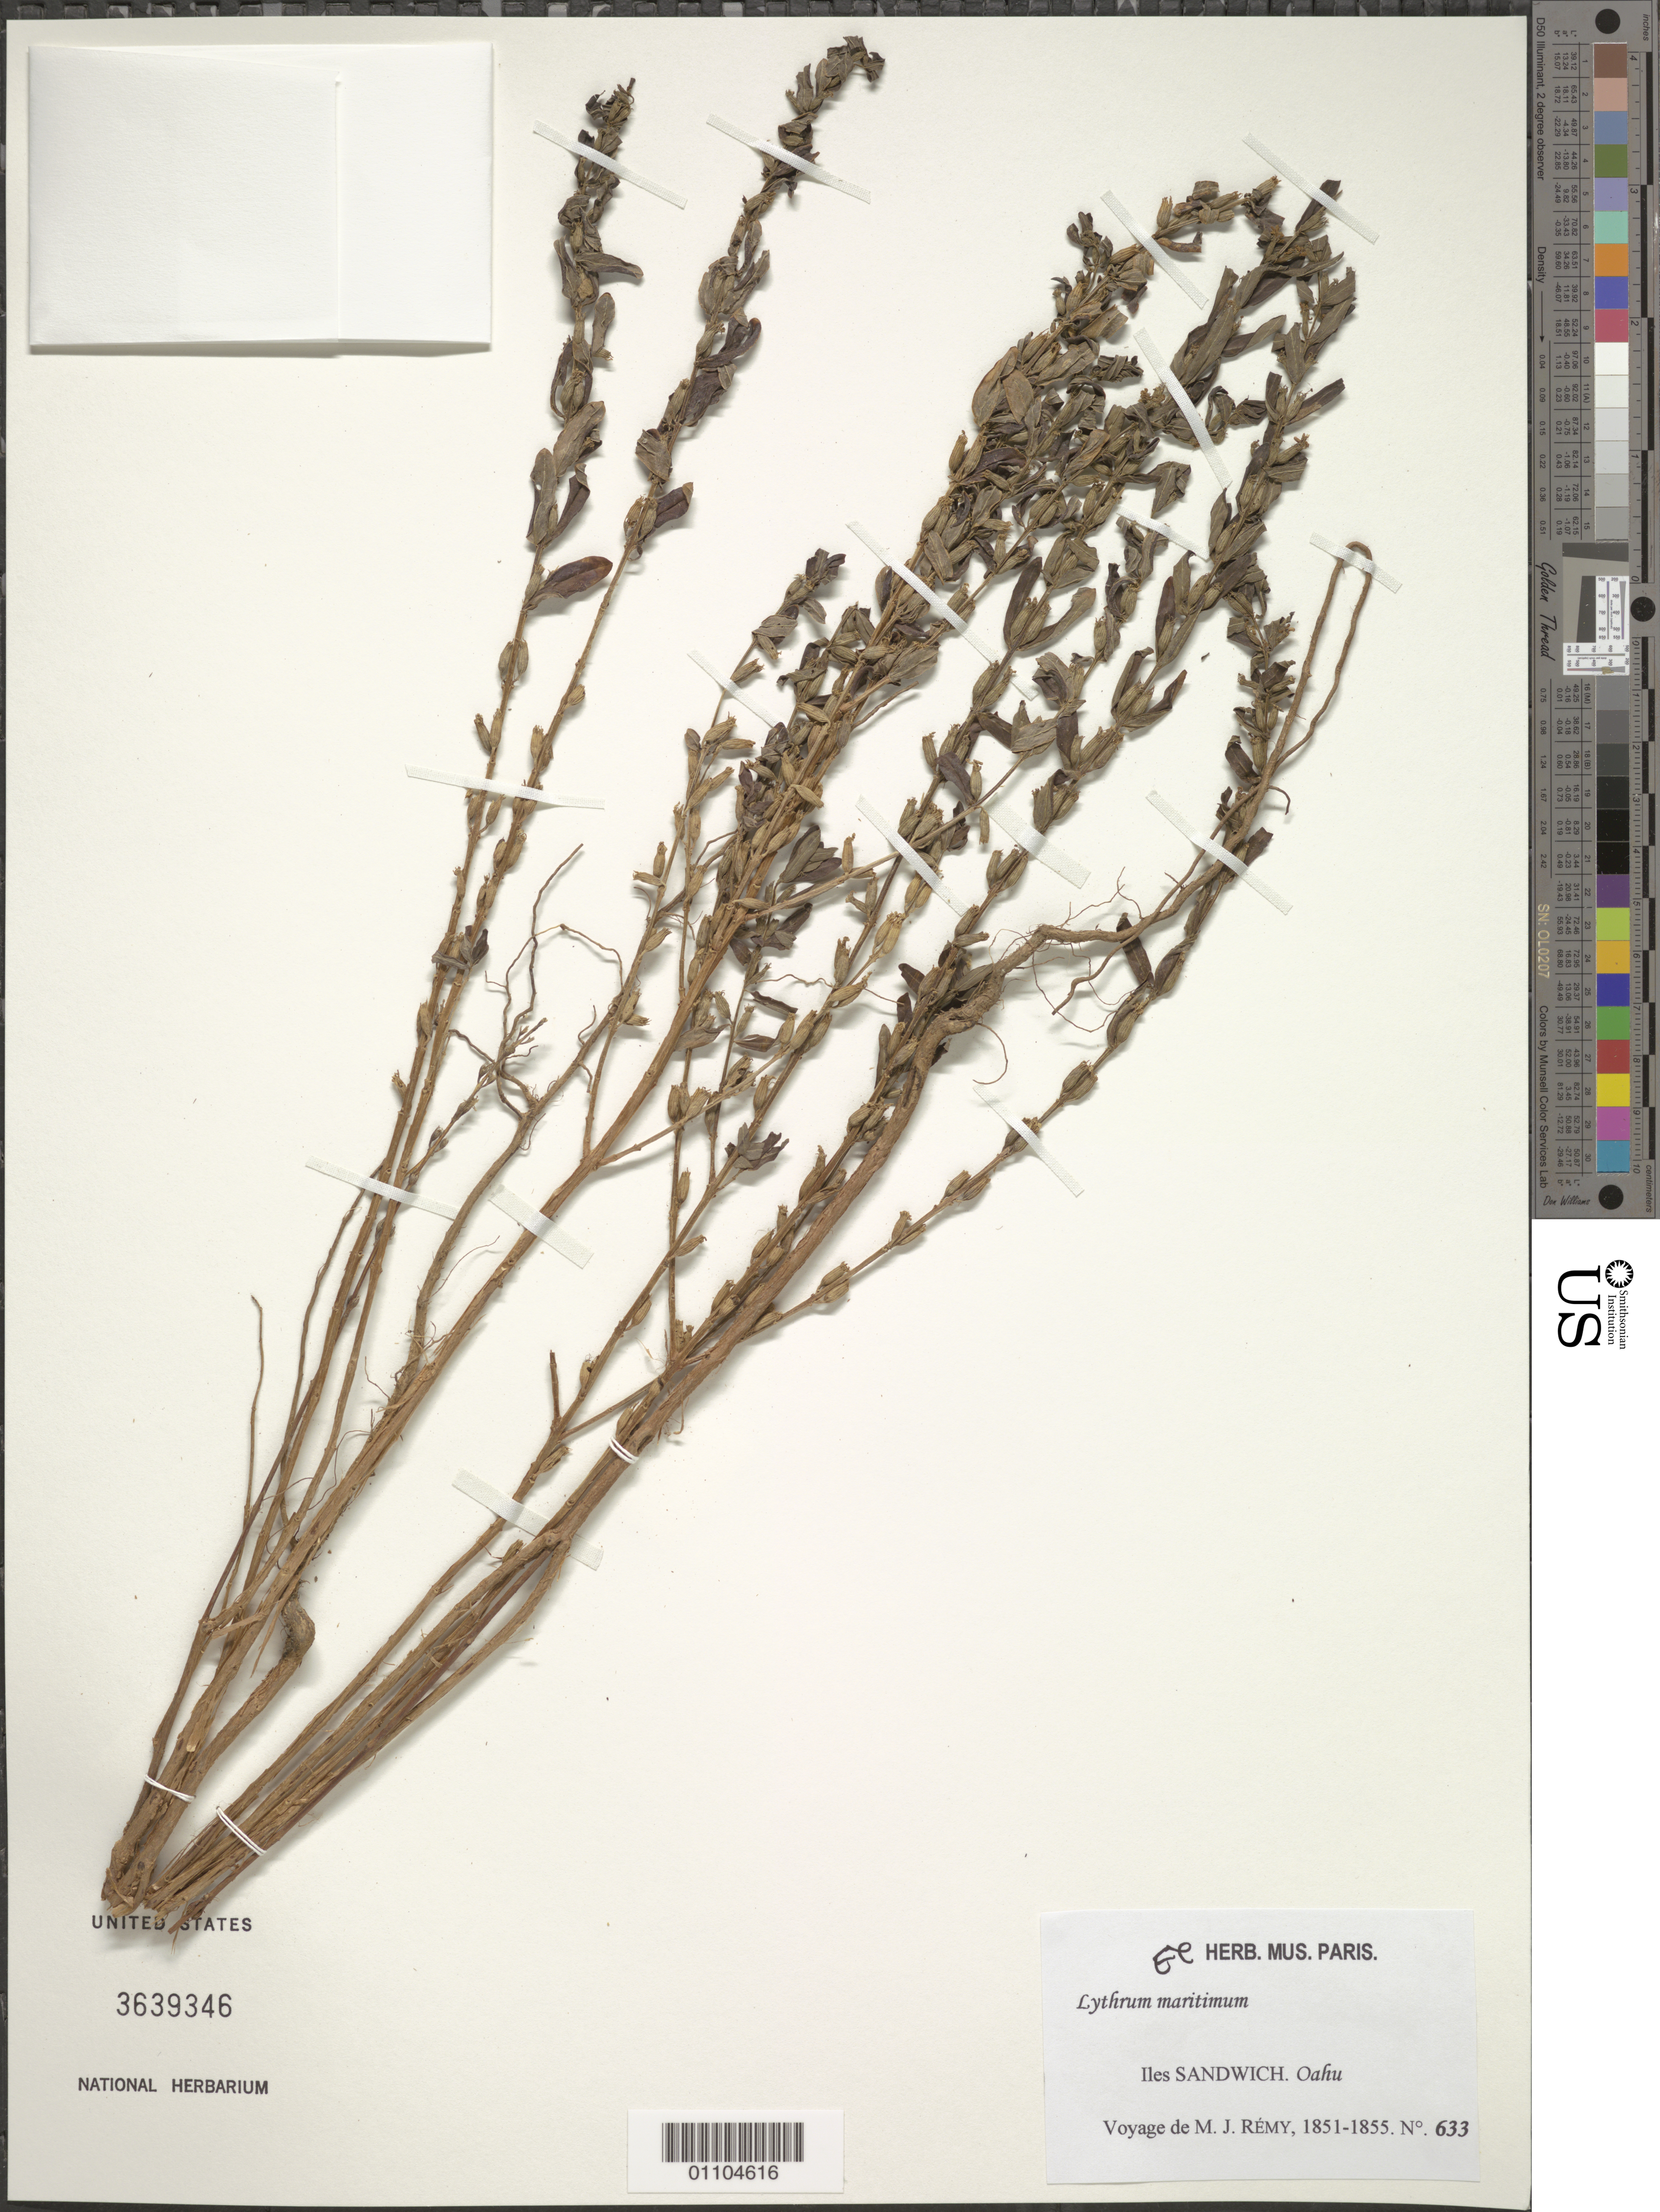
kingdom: Plantae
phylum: Tracheophyta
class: Magnoliopsida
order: Myrtales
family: Lythraceae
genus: Lythrum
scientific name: Lythrum maritimum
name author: Kunth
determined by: Wagner, W. L., (BOT), Smithsonian Institution - National Museum of Natural History (UNITED STATES)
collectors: M. J. Remy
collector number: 633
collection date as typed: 1851 to --- 1855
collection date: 1851/1855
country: United States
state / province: Hawaii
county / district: Honolulu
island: Oahu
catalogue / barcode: US 3639346